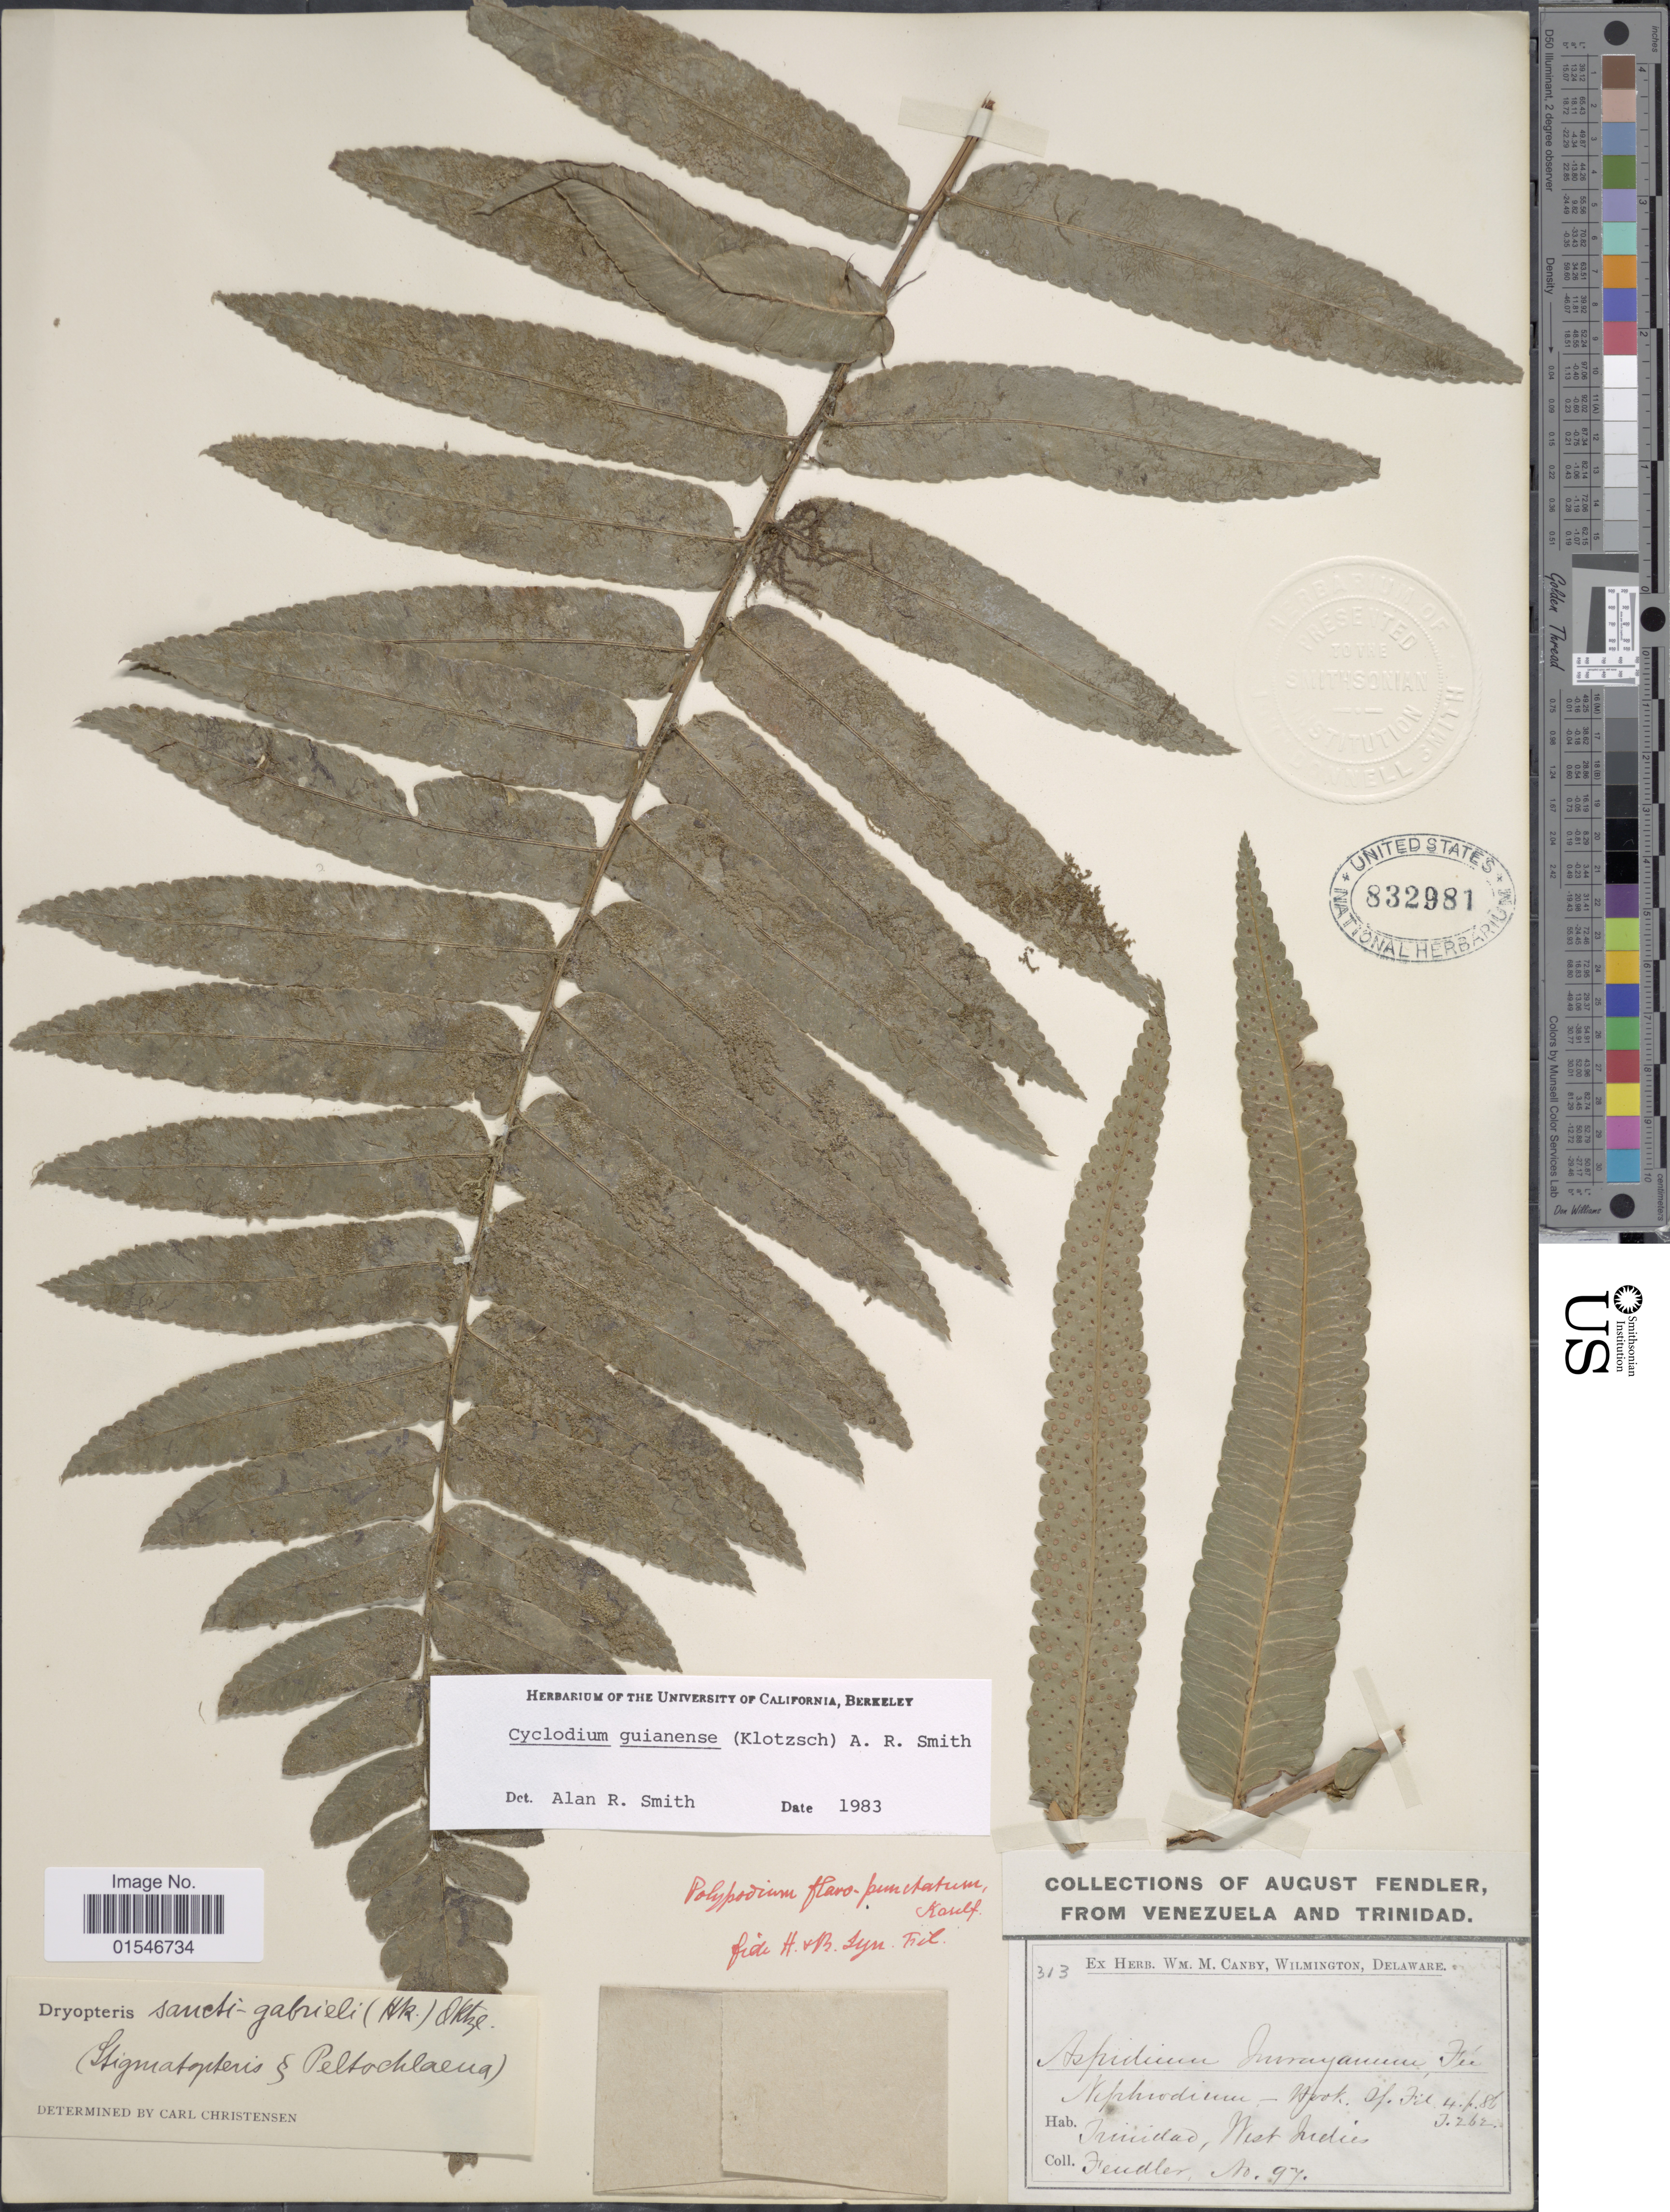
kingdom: Plantae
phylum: Tracheophyta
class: Polypodiopsida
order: Polypodiales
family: Dryopteridaceae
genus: Cyclodium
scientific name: Cyclodium guianense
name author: (Klotzsch) van der Werff ex L.D. Gómez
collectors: A. Fendler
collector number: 97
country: Trinidad and Tobago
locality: Trinidad, West Indies.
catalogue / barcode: US 832981